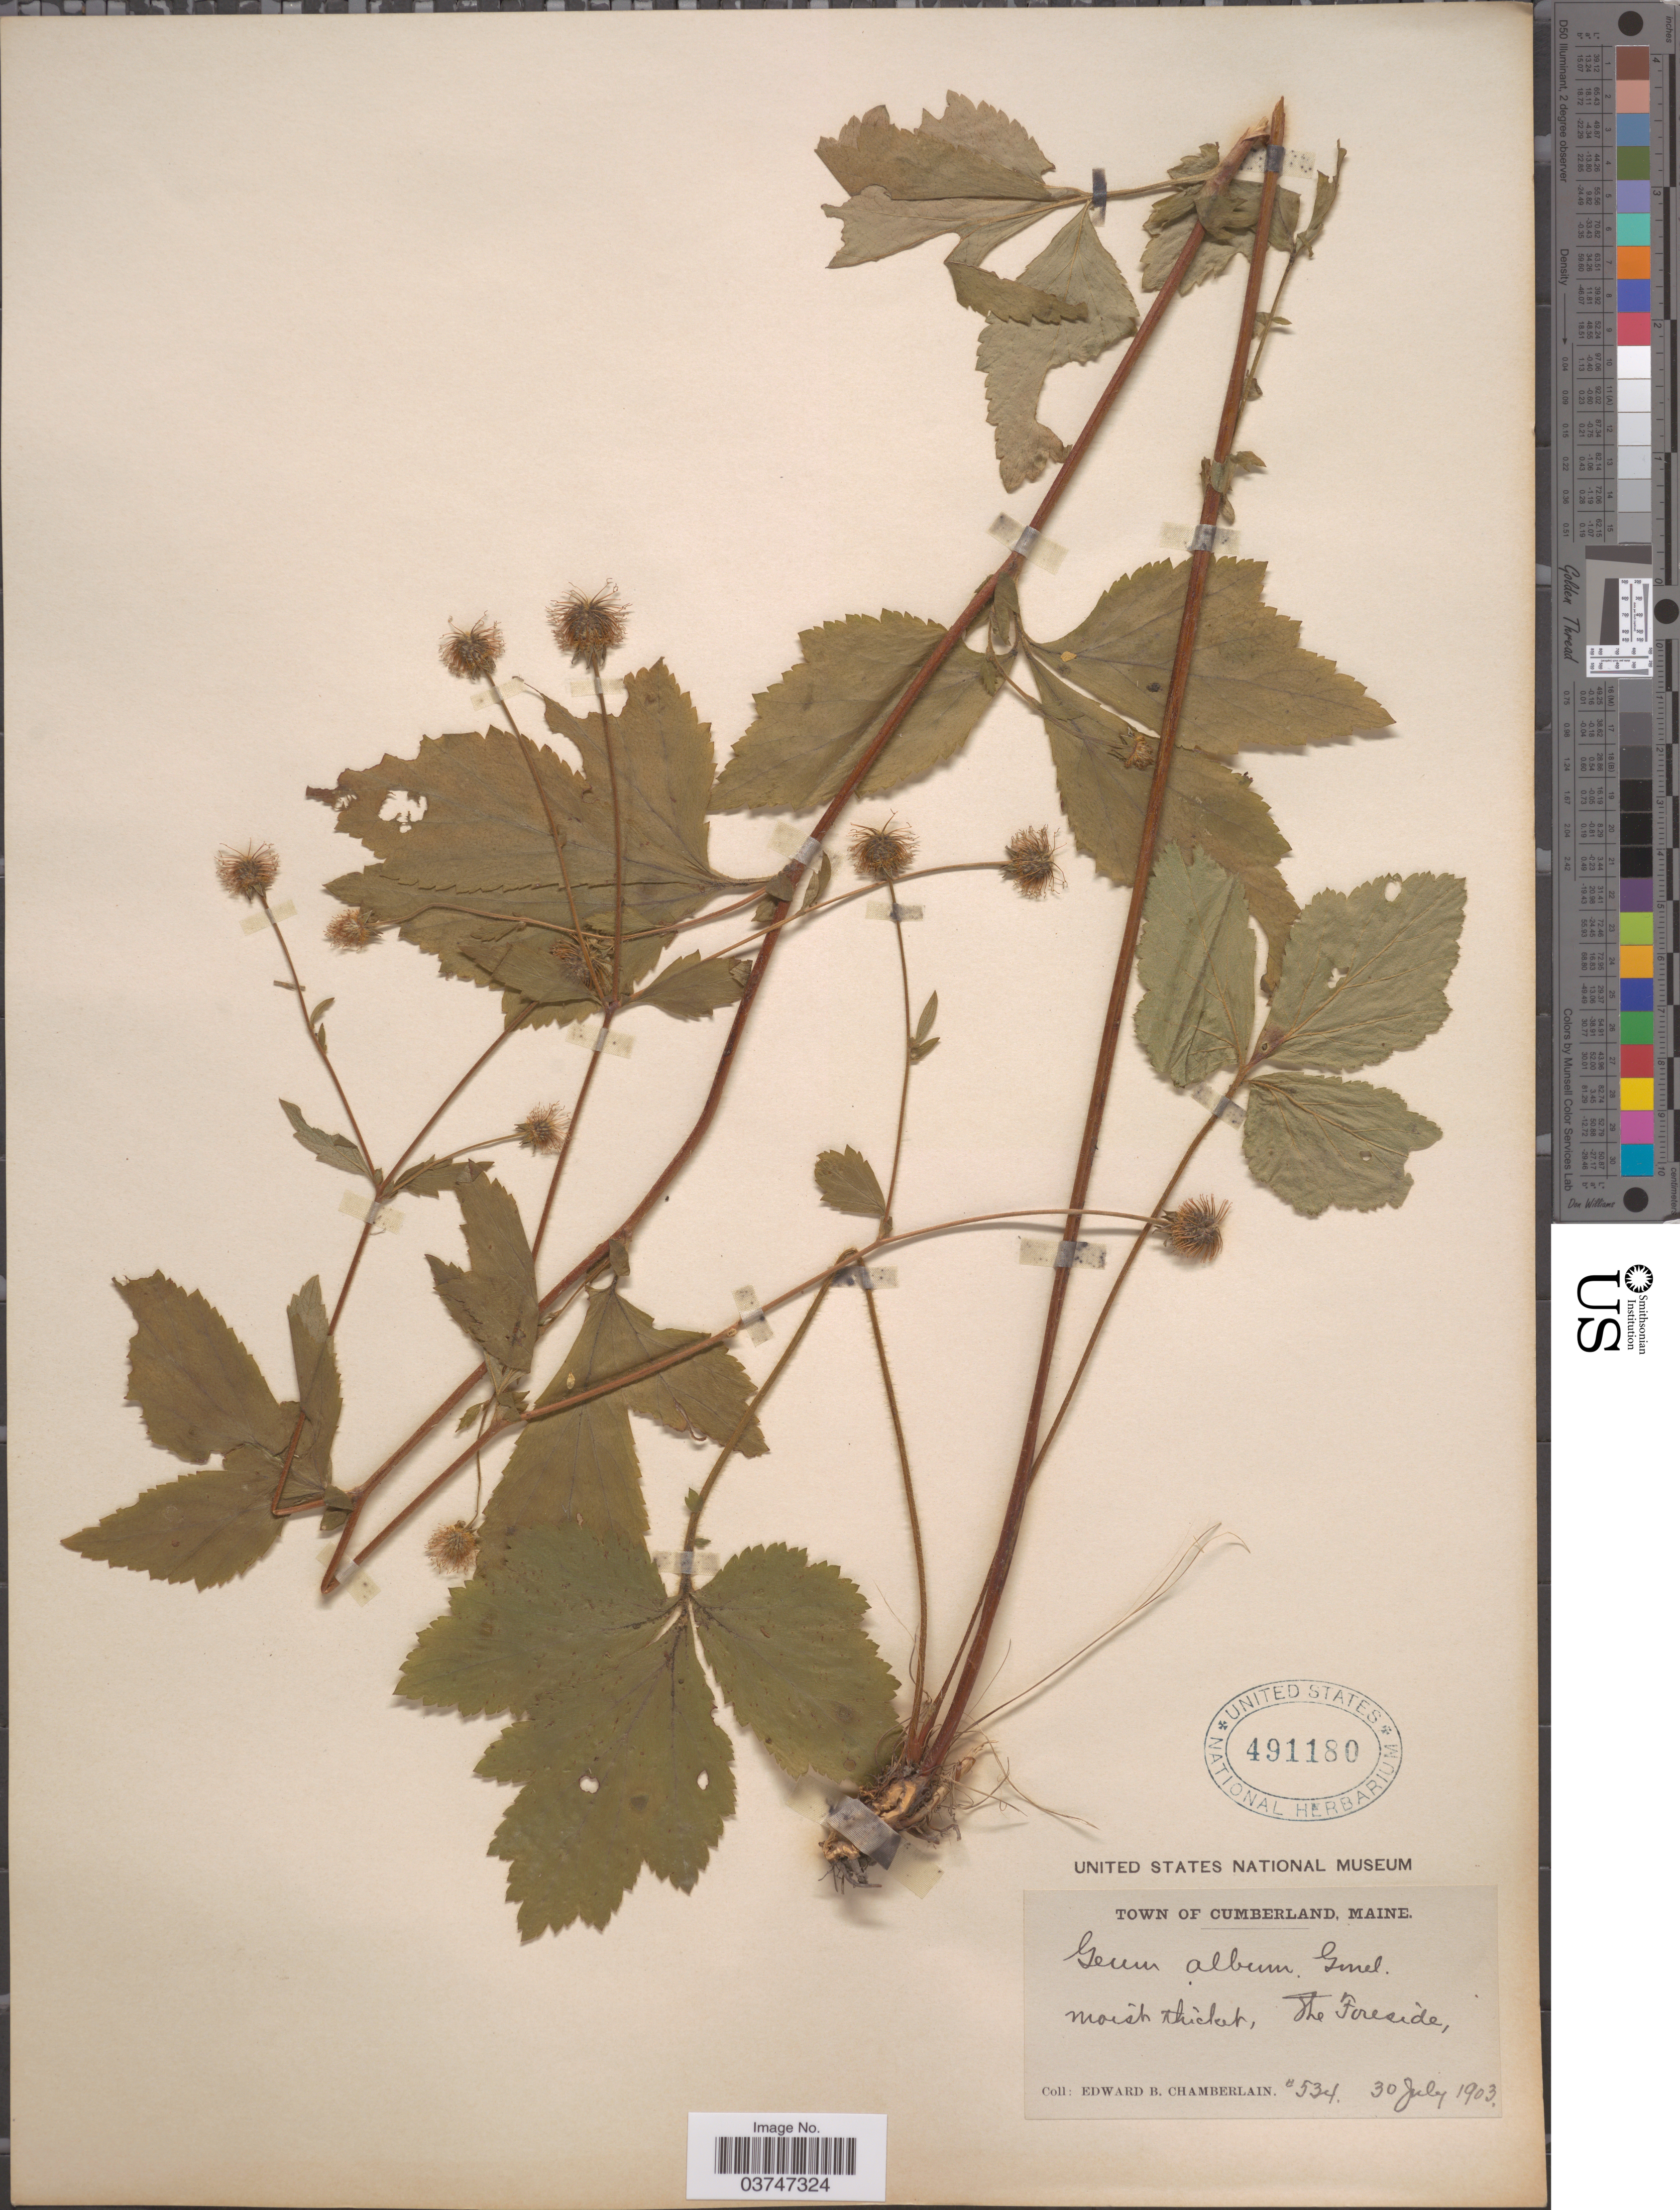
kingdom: Plantae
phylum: Tracheophyta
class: Magnoliopsida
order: Rosales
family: Rosaceae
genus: Geum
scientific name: Geum canadense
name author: Jacq.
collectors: E. Chamberlain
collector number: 534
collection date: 1903-07-30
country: United States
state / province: Maine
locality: Town of Cumberland.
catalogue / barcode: US 491180